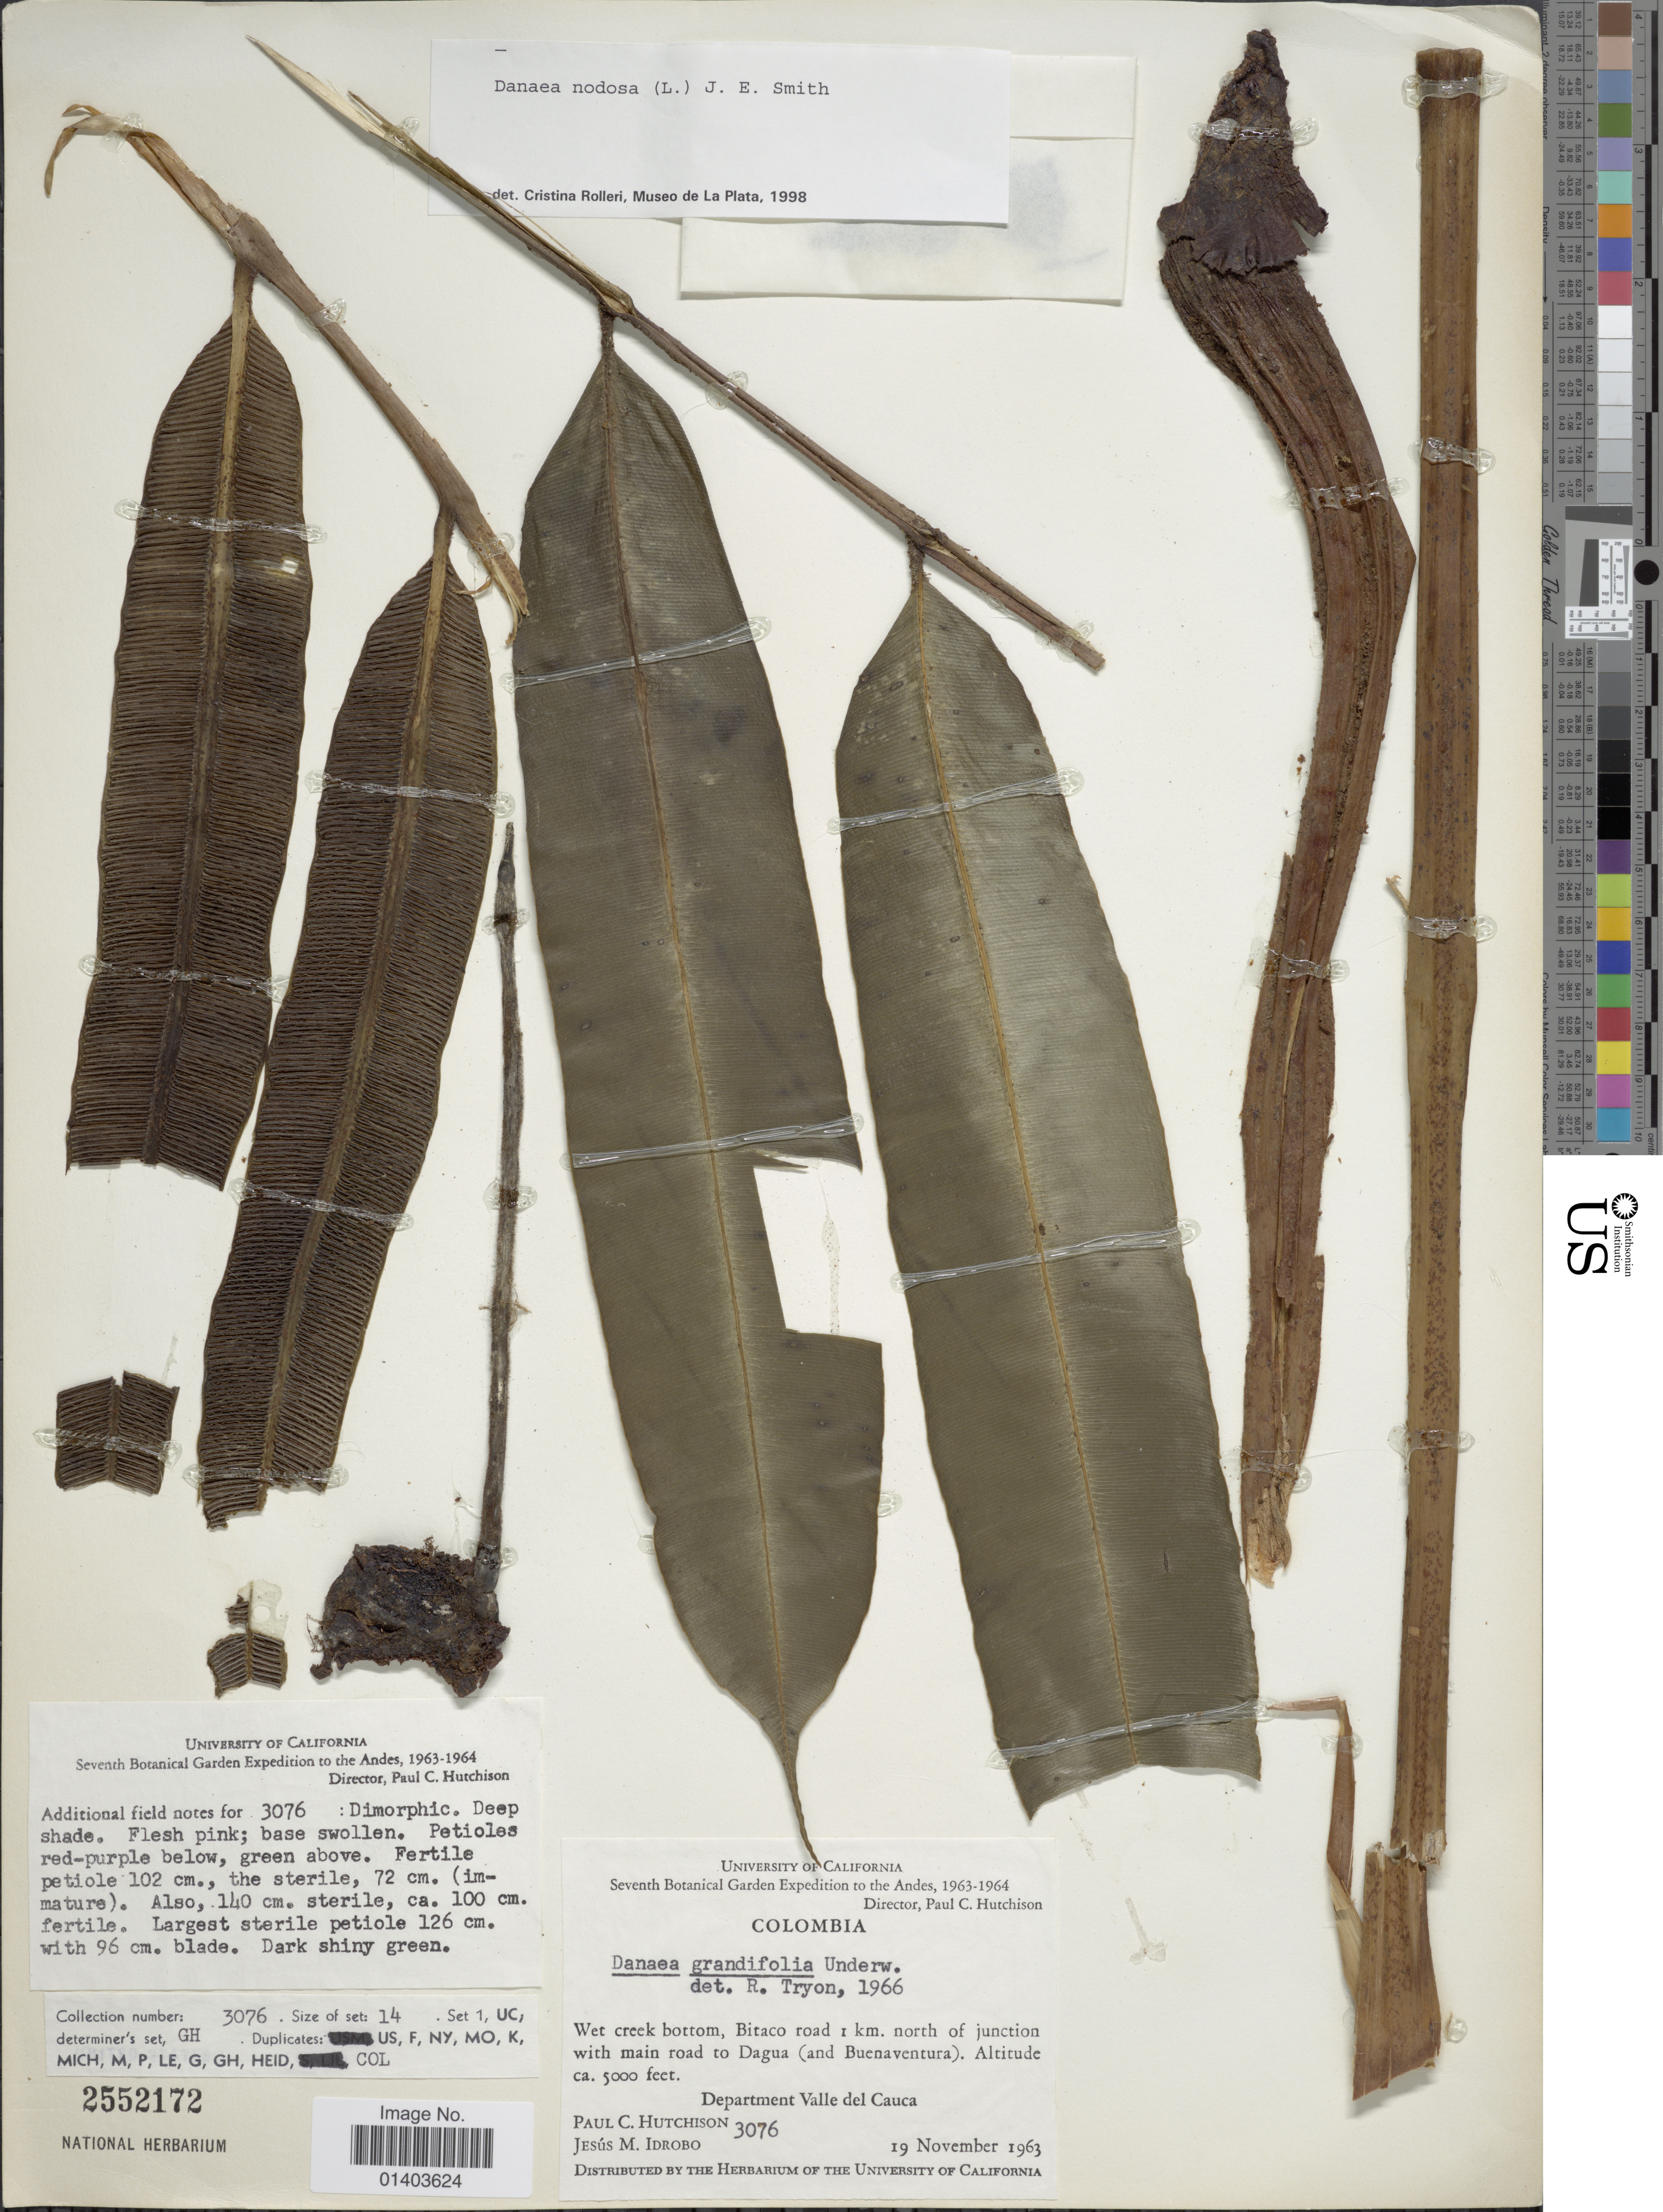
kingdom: Plantae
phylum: Tracheophyta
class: Polypodiopsida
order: Marattiales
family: Marattiaceae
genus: Danaea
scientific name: Danaea nodosa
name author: (L.) Sm.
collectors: P. C. Hutchison & J. M. Idrobo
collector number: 3076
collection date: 1963-11-19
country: Colombia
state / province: Valle del Cauca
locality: Wet creek bottom, Bitaco road 1 km north of junction with main road to Dagua (and Buenaventura), Department Valle del Cauca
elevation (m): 1524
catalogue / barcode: US 2552172